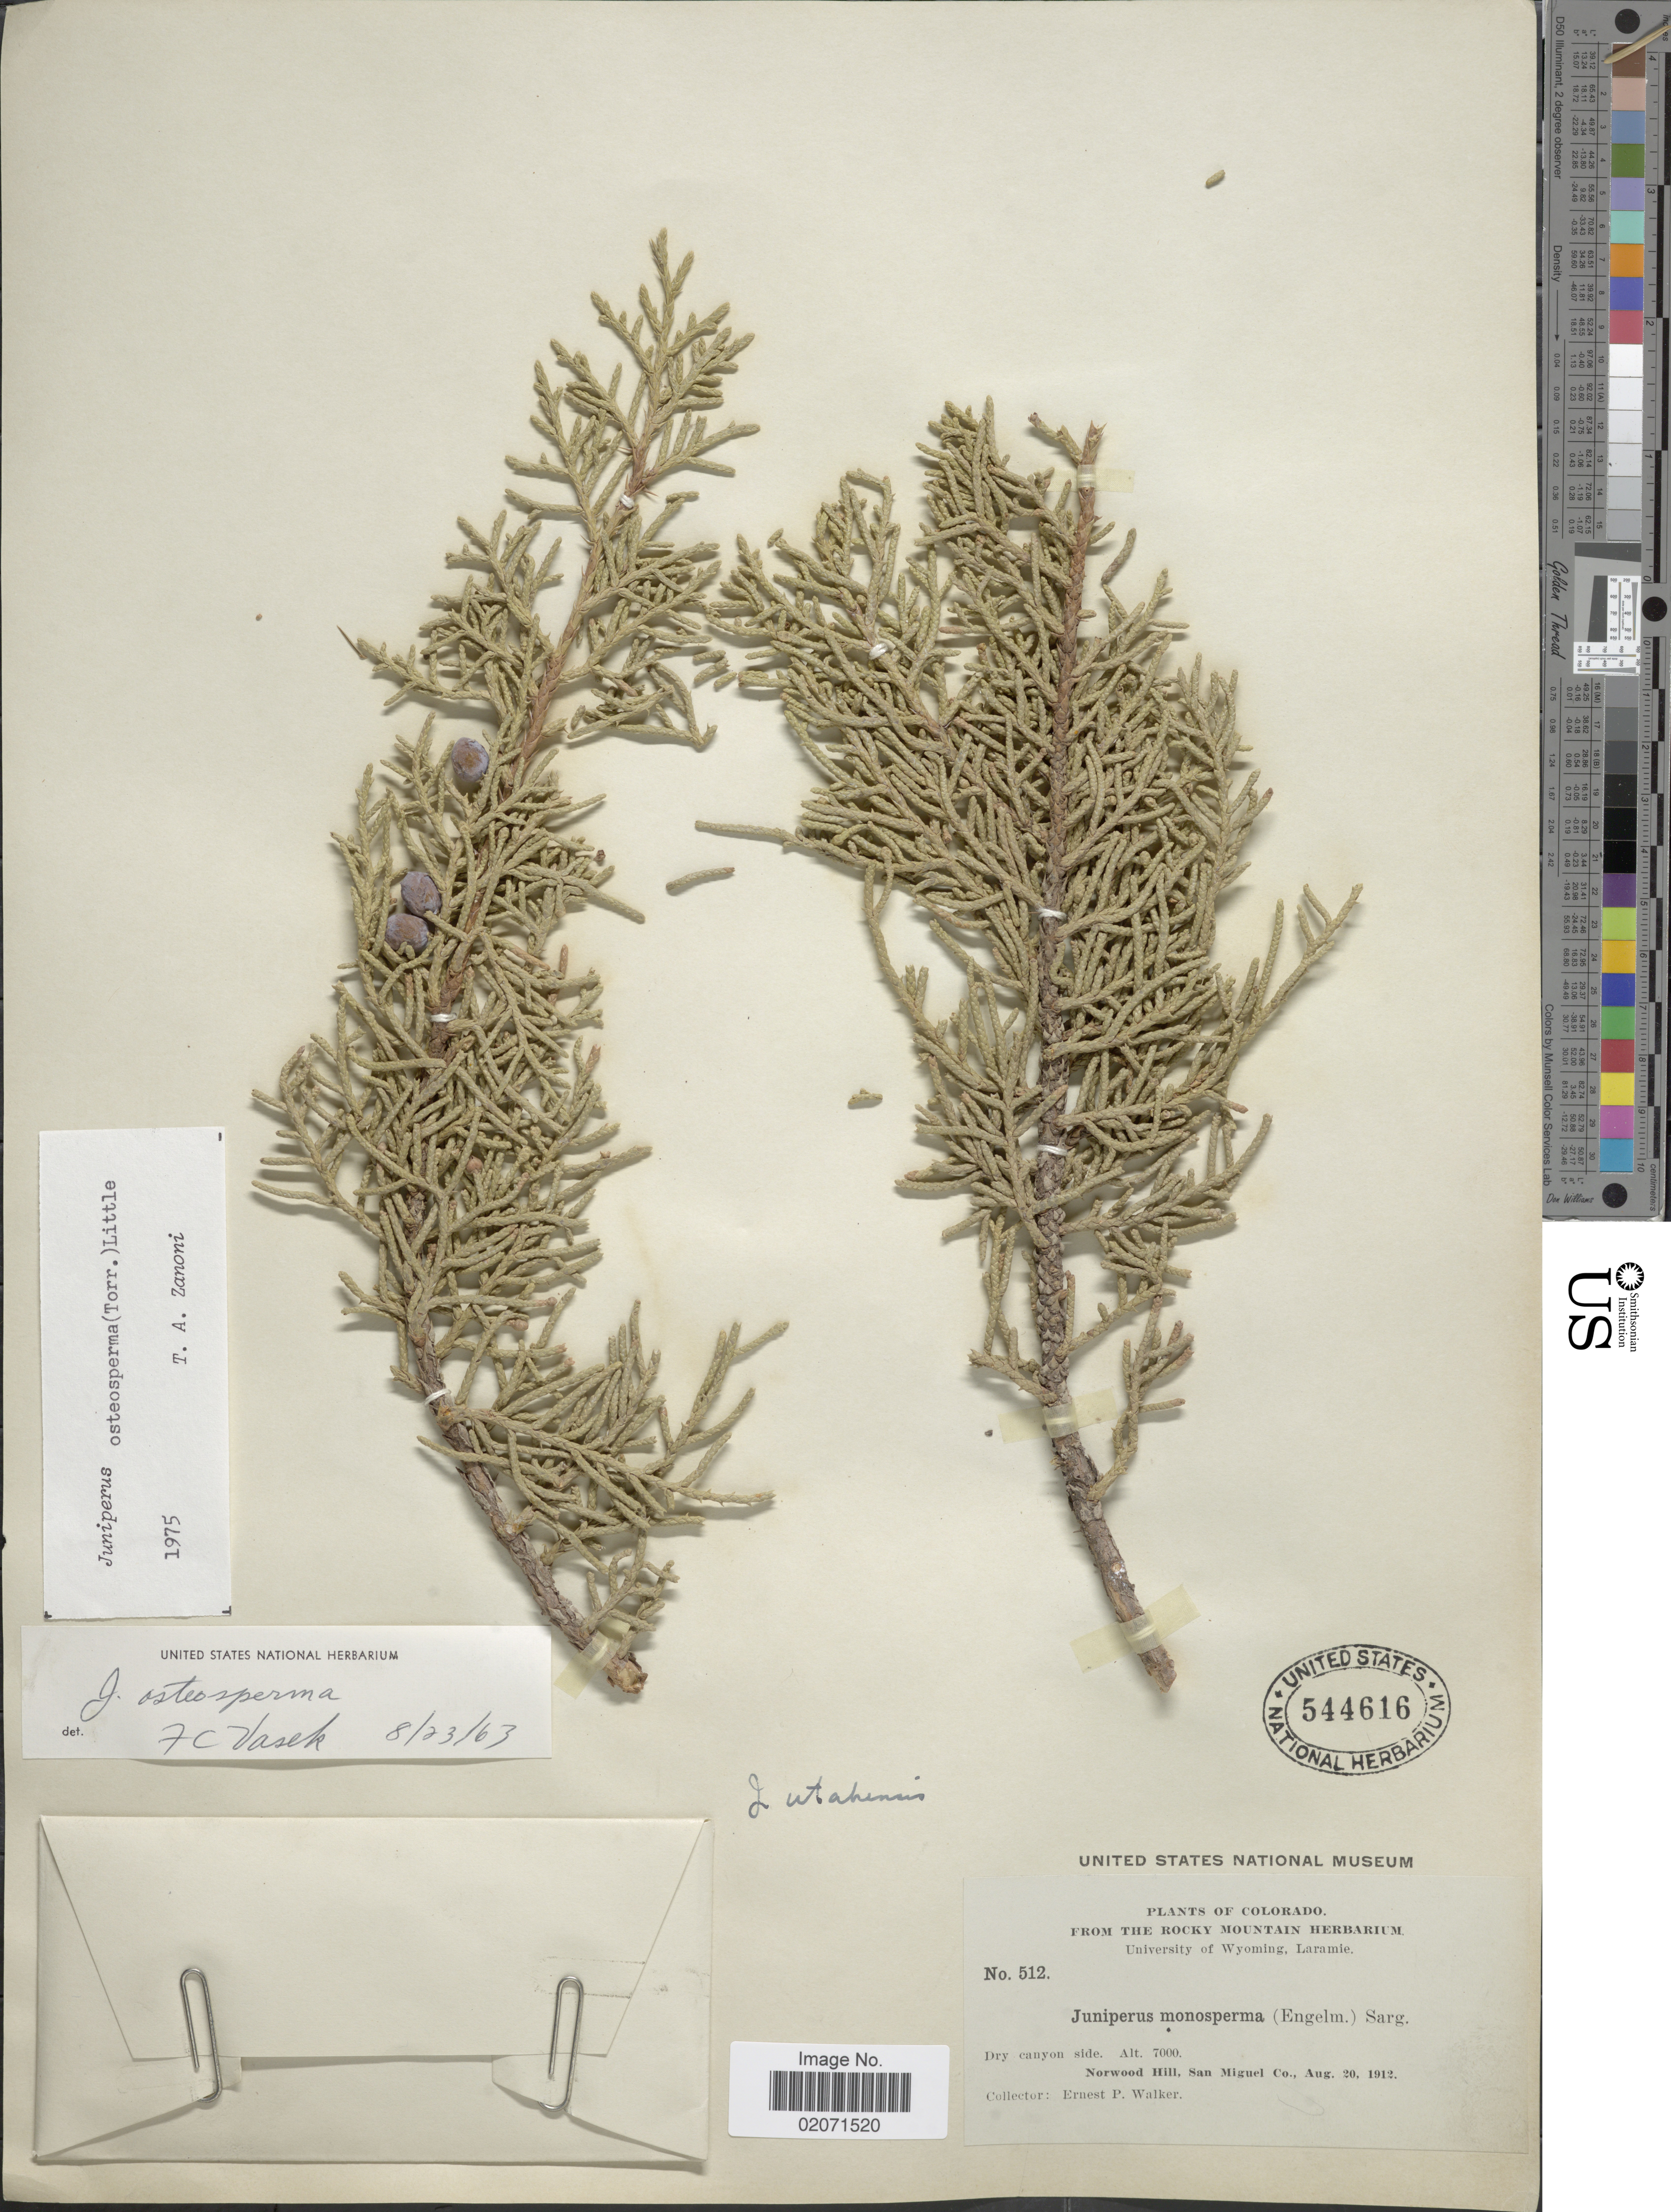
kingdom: Plantae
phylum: Tracheophyta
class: Pinopsida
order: Pinales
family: Cupressaceae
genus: Juniperus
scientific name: Juniperus osteosperma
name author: (Torr.) Little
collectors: E. P. Walker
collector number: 512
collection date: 1912-08-20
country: United States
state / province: Colorado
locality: Dry canyon side. Norwood Hill, San Miguel Co.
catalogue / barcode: US 544616